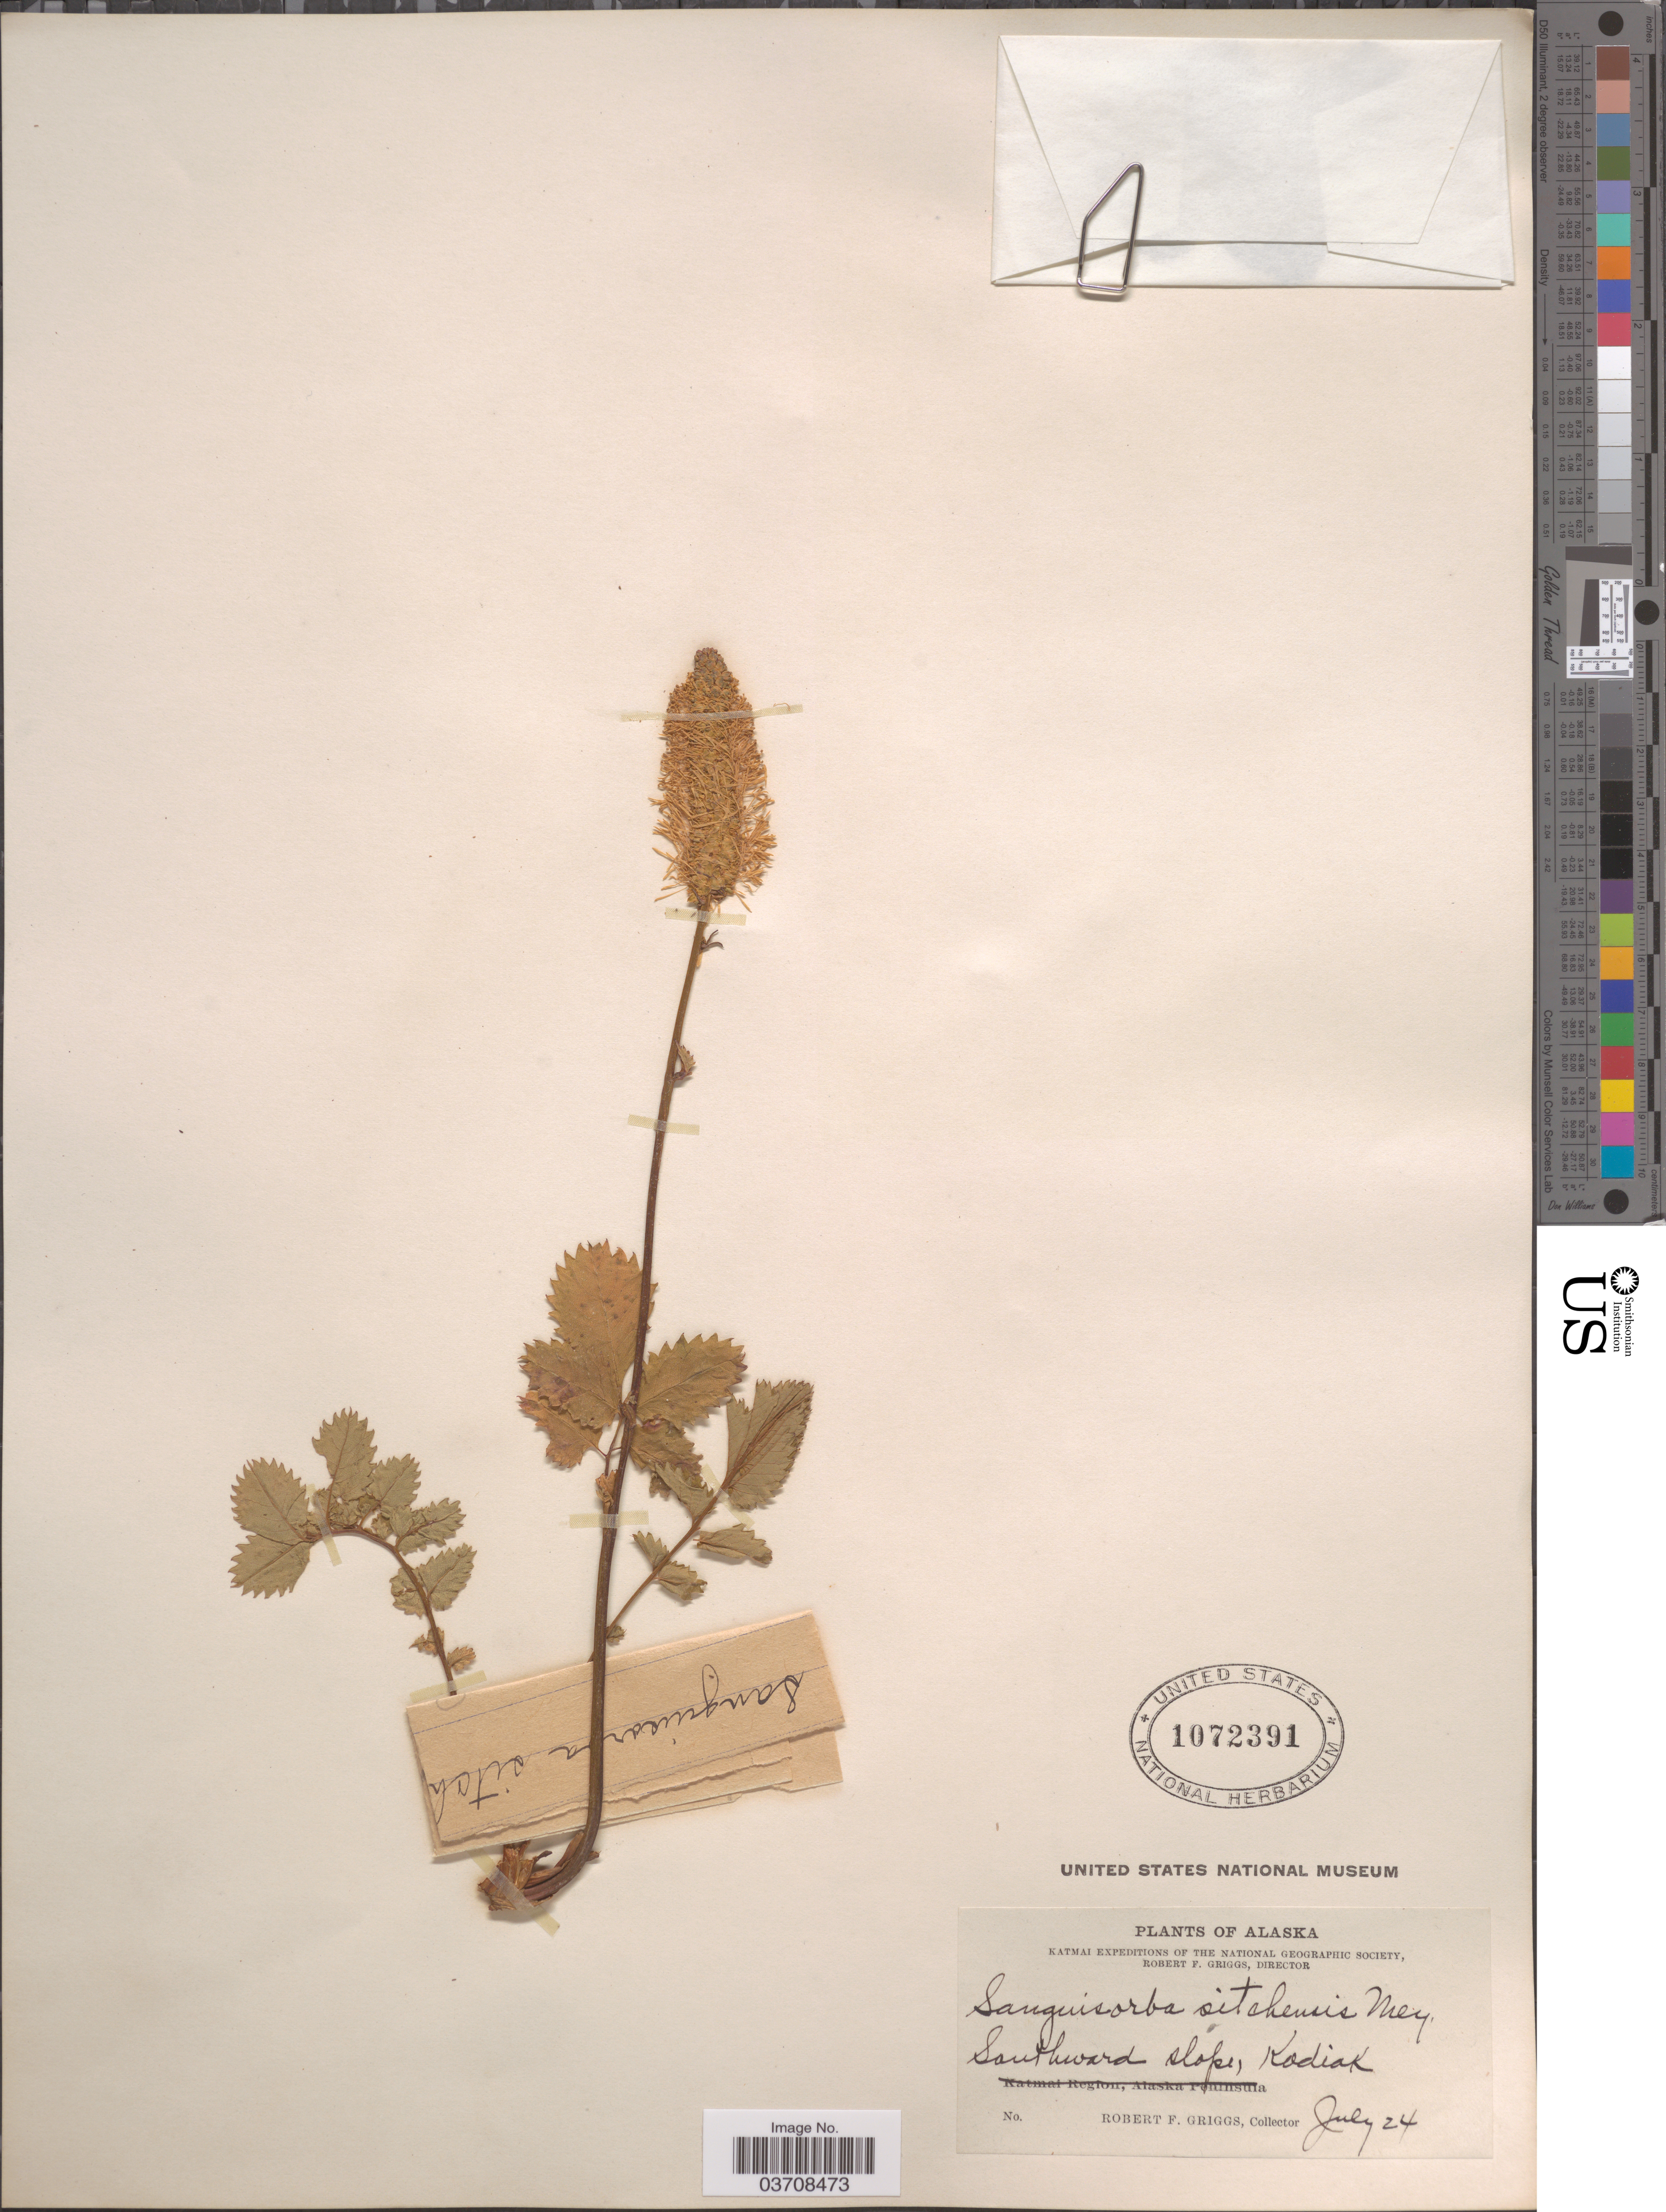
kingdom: Plantae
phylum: Tracheophyta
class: Magnoliopsida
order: Rosales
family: Rosaceae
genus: Sanguisorba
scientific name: Sanguisorba stipulata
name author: Raf.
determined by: Strong, Mark T., (BOT), Smithsonian Institution - National Museum of Natural History (UNITED STATES)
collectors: R. F. Griggs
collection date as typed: Transcribed d/m/y: /7/24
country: United States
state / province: Alaska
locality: Southward slope, Kodiak.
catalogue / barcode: US 1072391